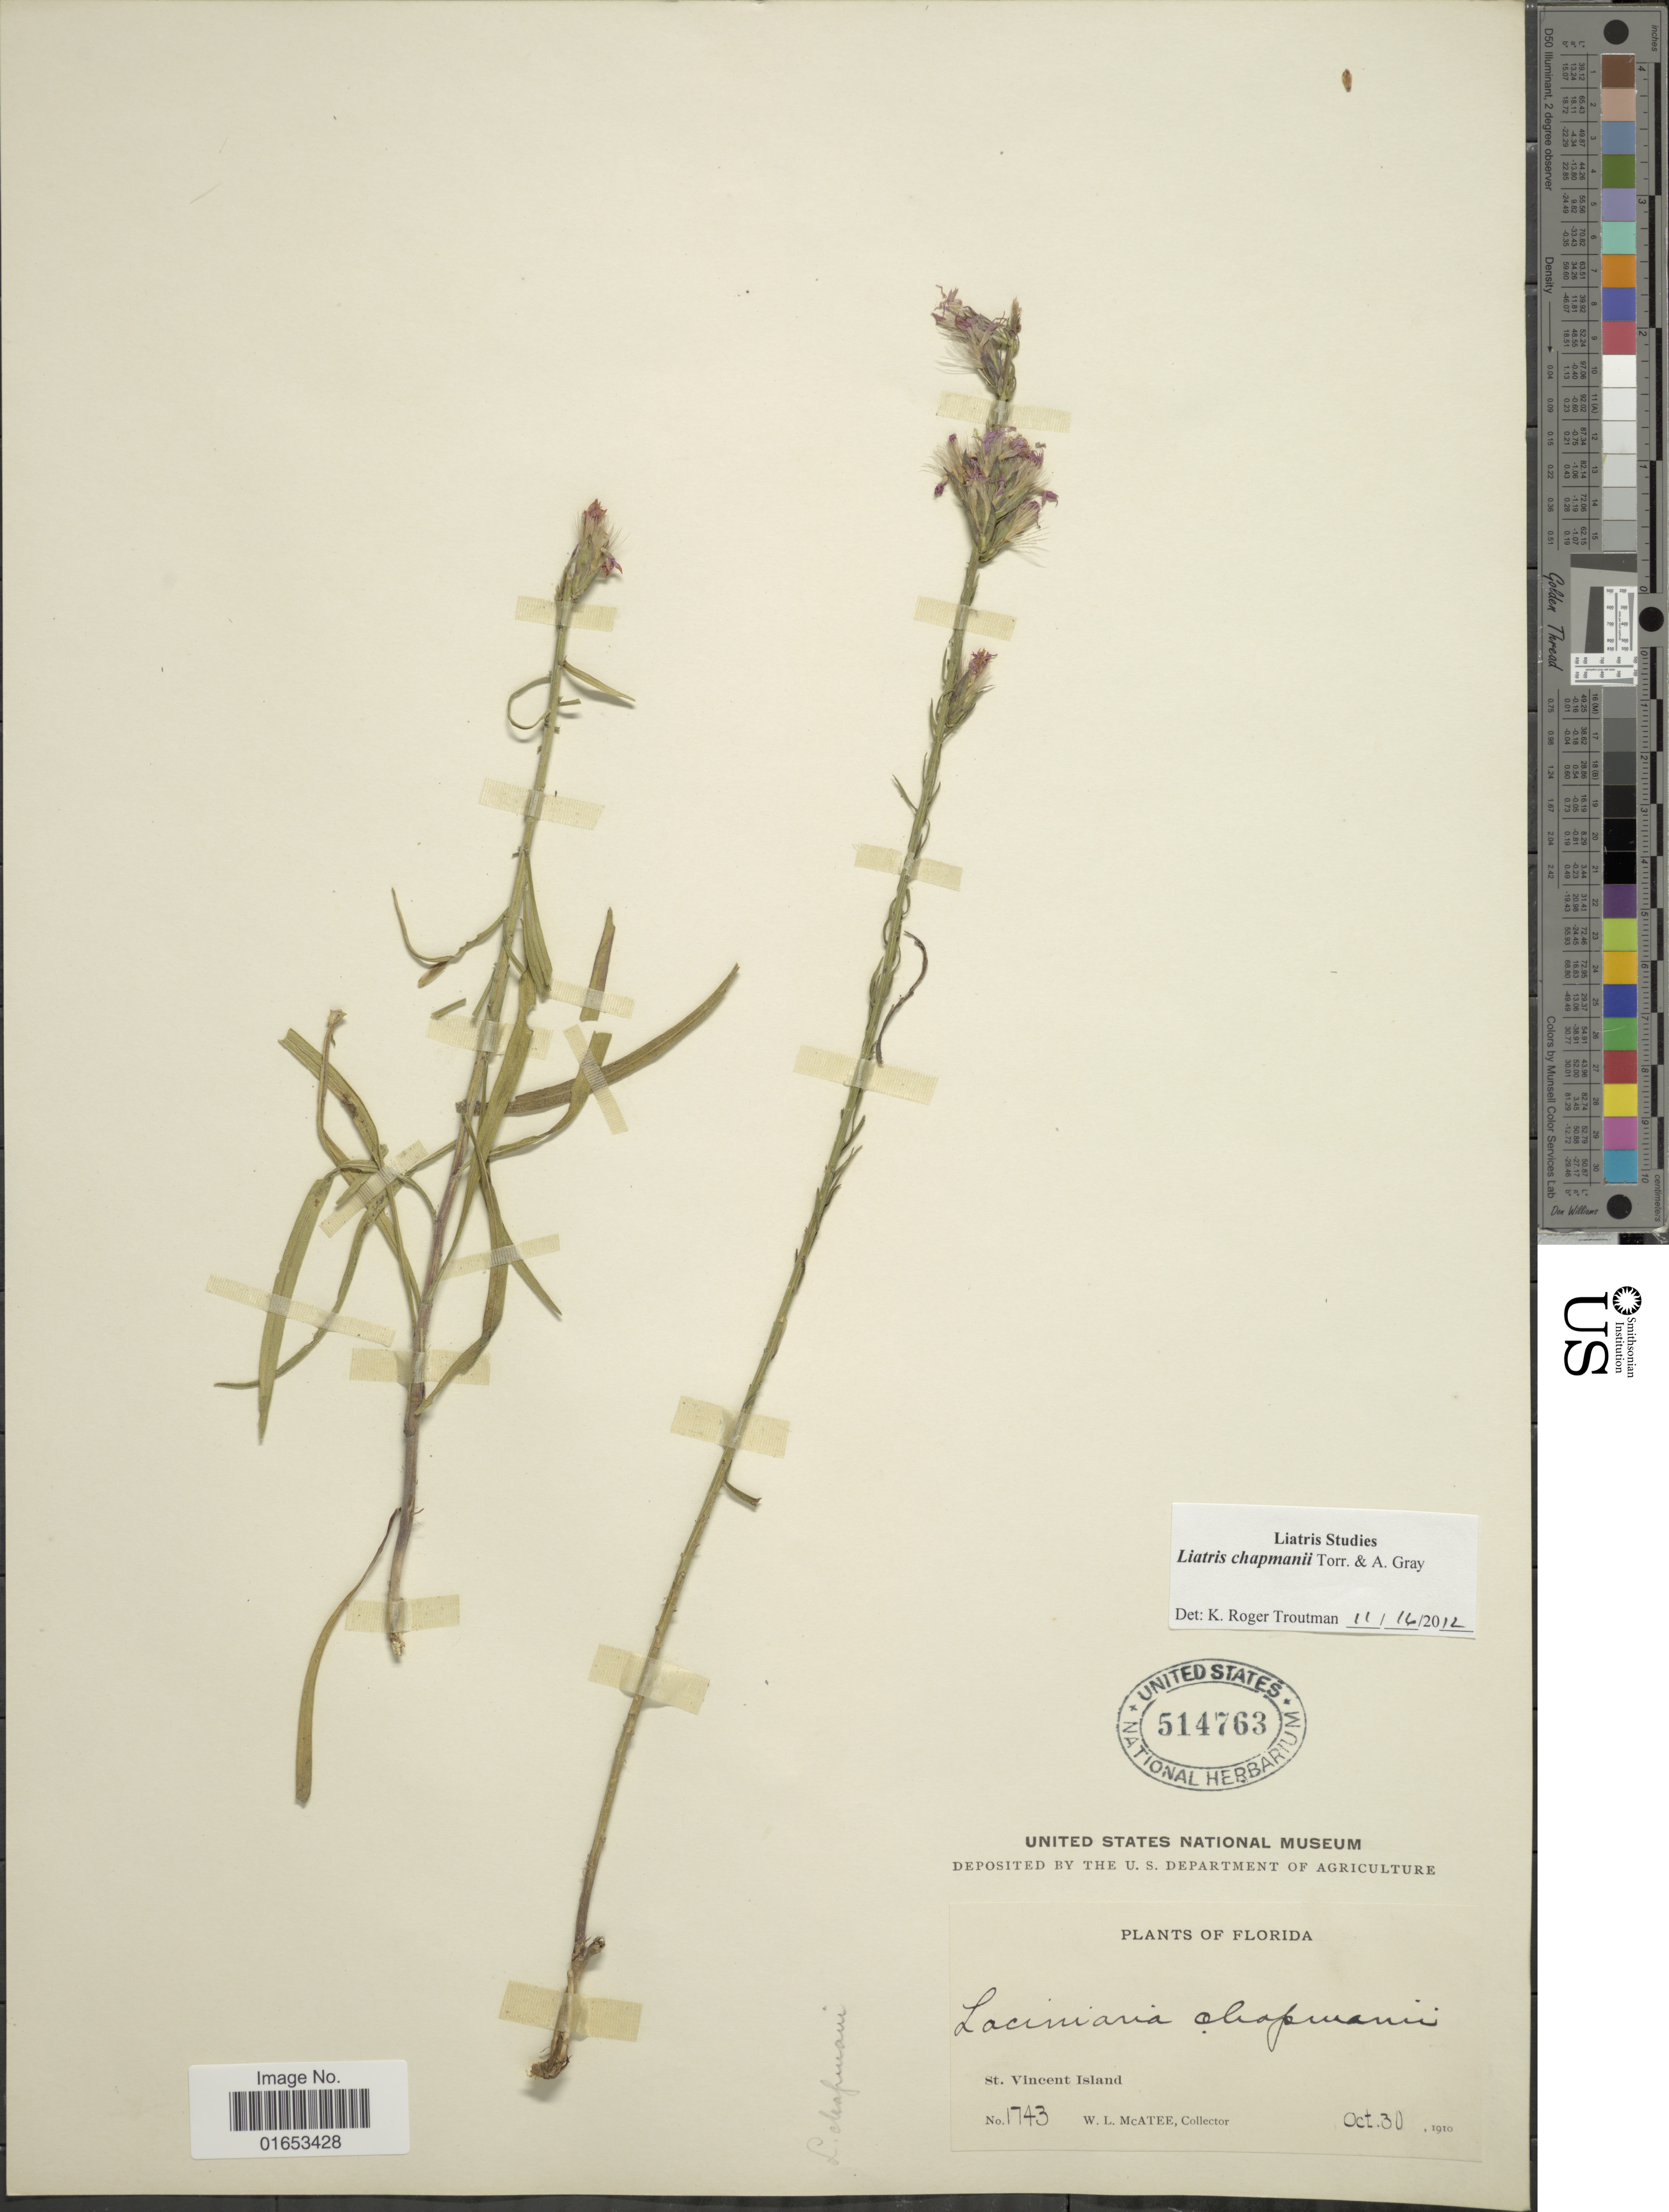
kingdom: Plantae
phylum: Tracheophyta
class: Magnoliopsida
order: Asterales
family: Asteraceae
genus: Liatris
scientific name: Liatris chapmanii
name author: Torr. & A. Gray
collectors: W. McAtee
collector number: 1743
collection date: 1910-10-30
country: United States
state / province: Florida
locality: St. Vincent Island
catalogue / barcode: US 514763